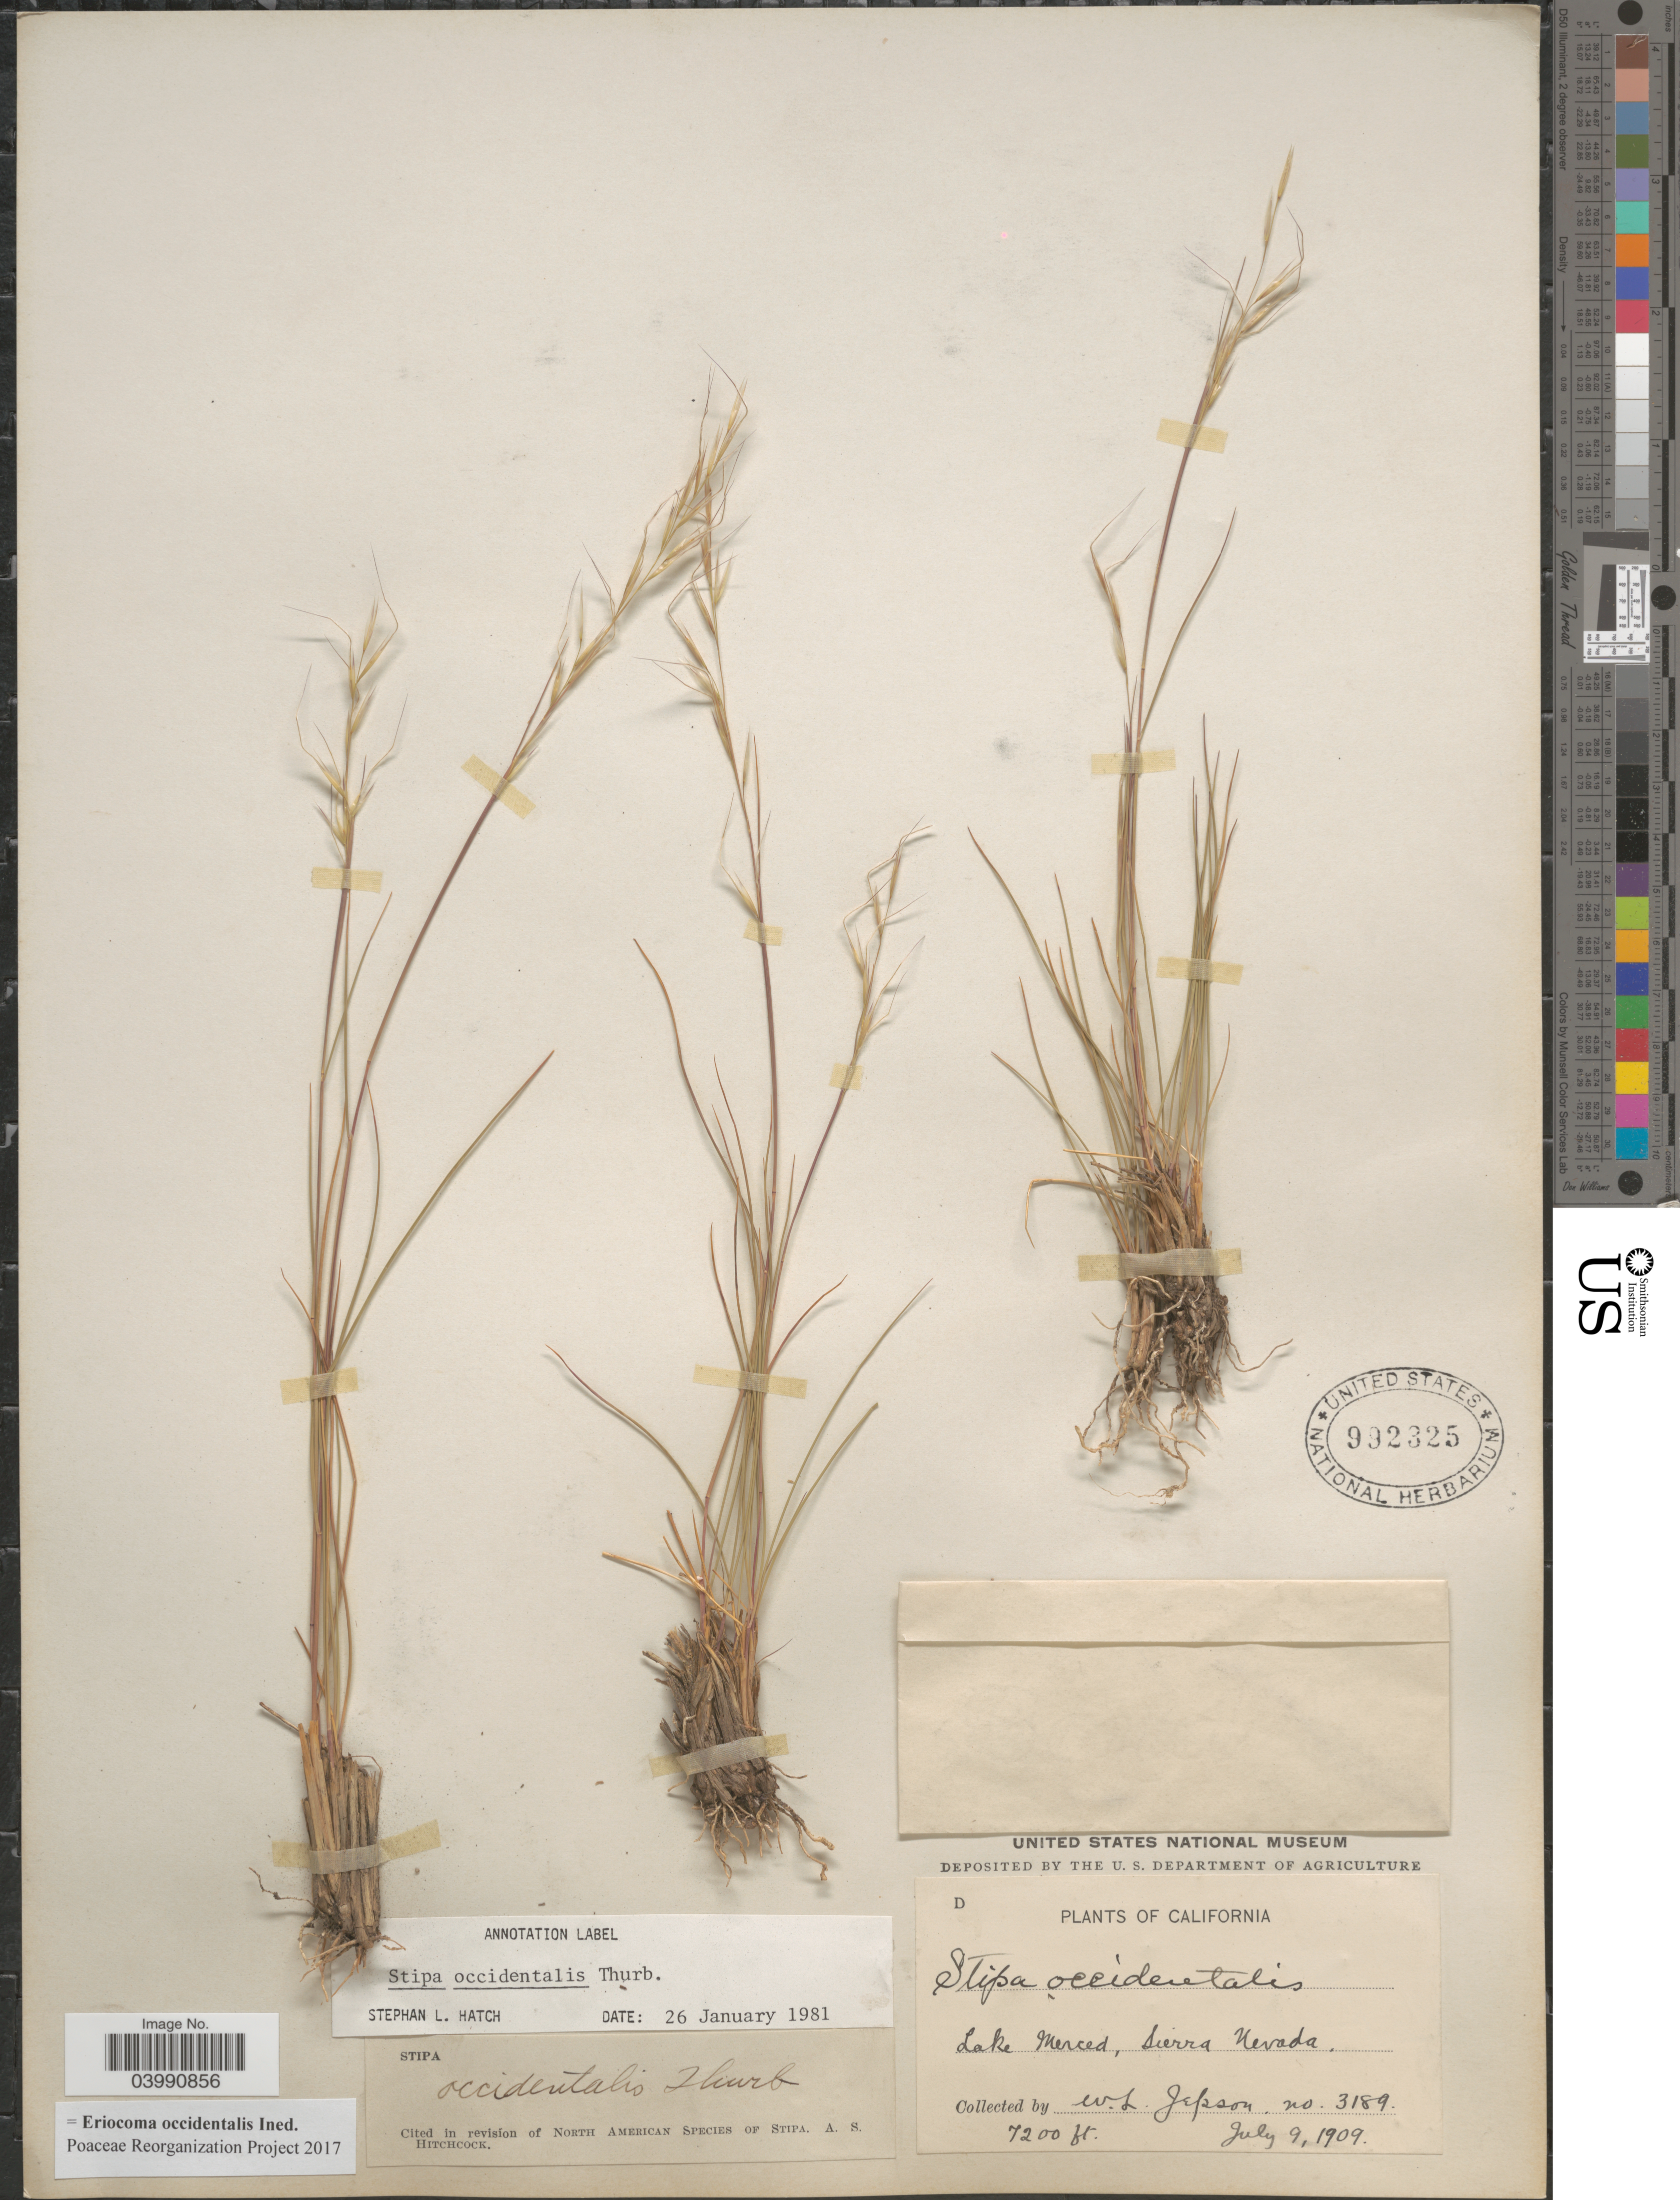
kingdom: Plantae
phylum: Tracheophyta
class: Liliopsida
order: Poales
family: Poaceae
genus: Eriocoma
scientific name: Eriocoma occidentalis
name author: (Thurb. ex S. Watson) Romasch.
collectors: W. L. Jepson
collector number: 3189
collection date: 1909-07-09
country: United States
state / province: California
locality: Lake Merced, Sierra Nevada.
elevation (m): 2195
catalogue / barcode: US 992325